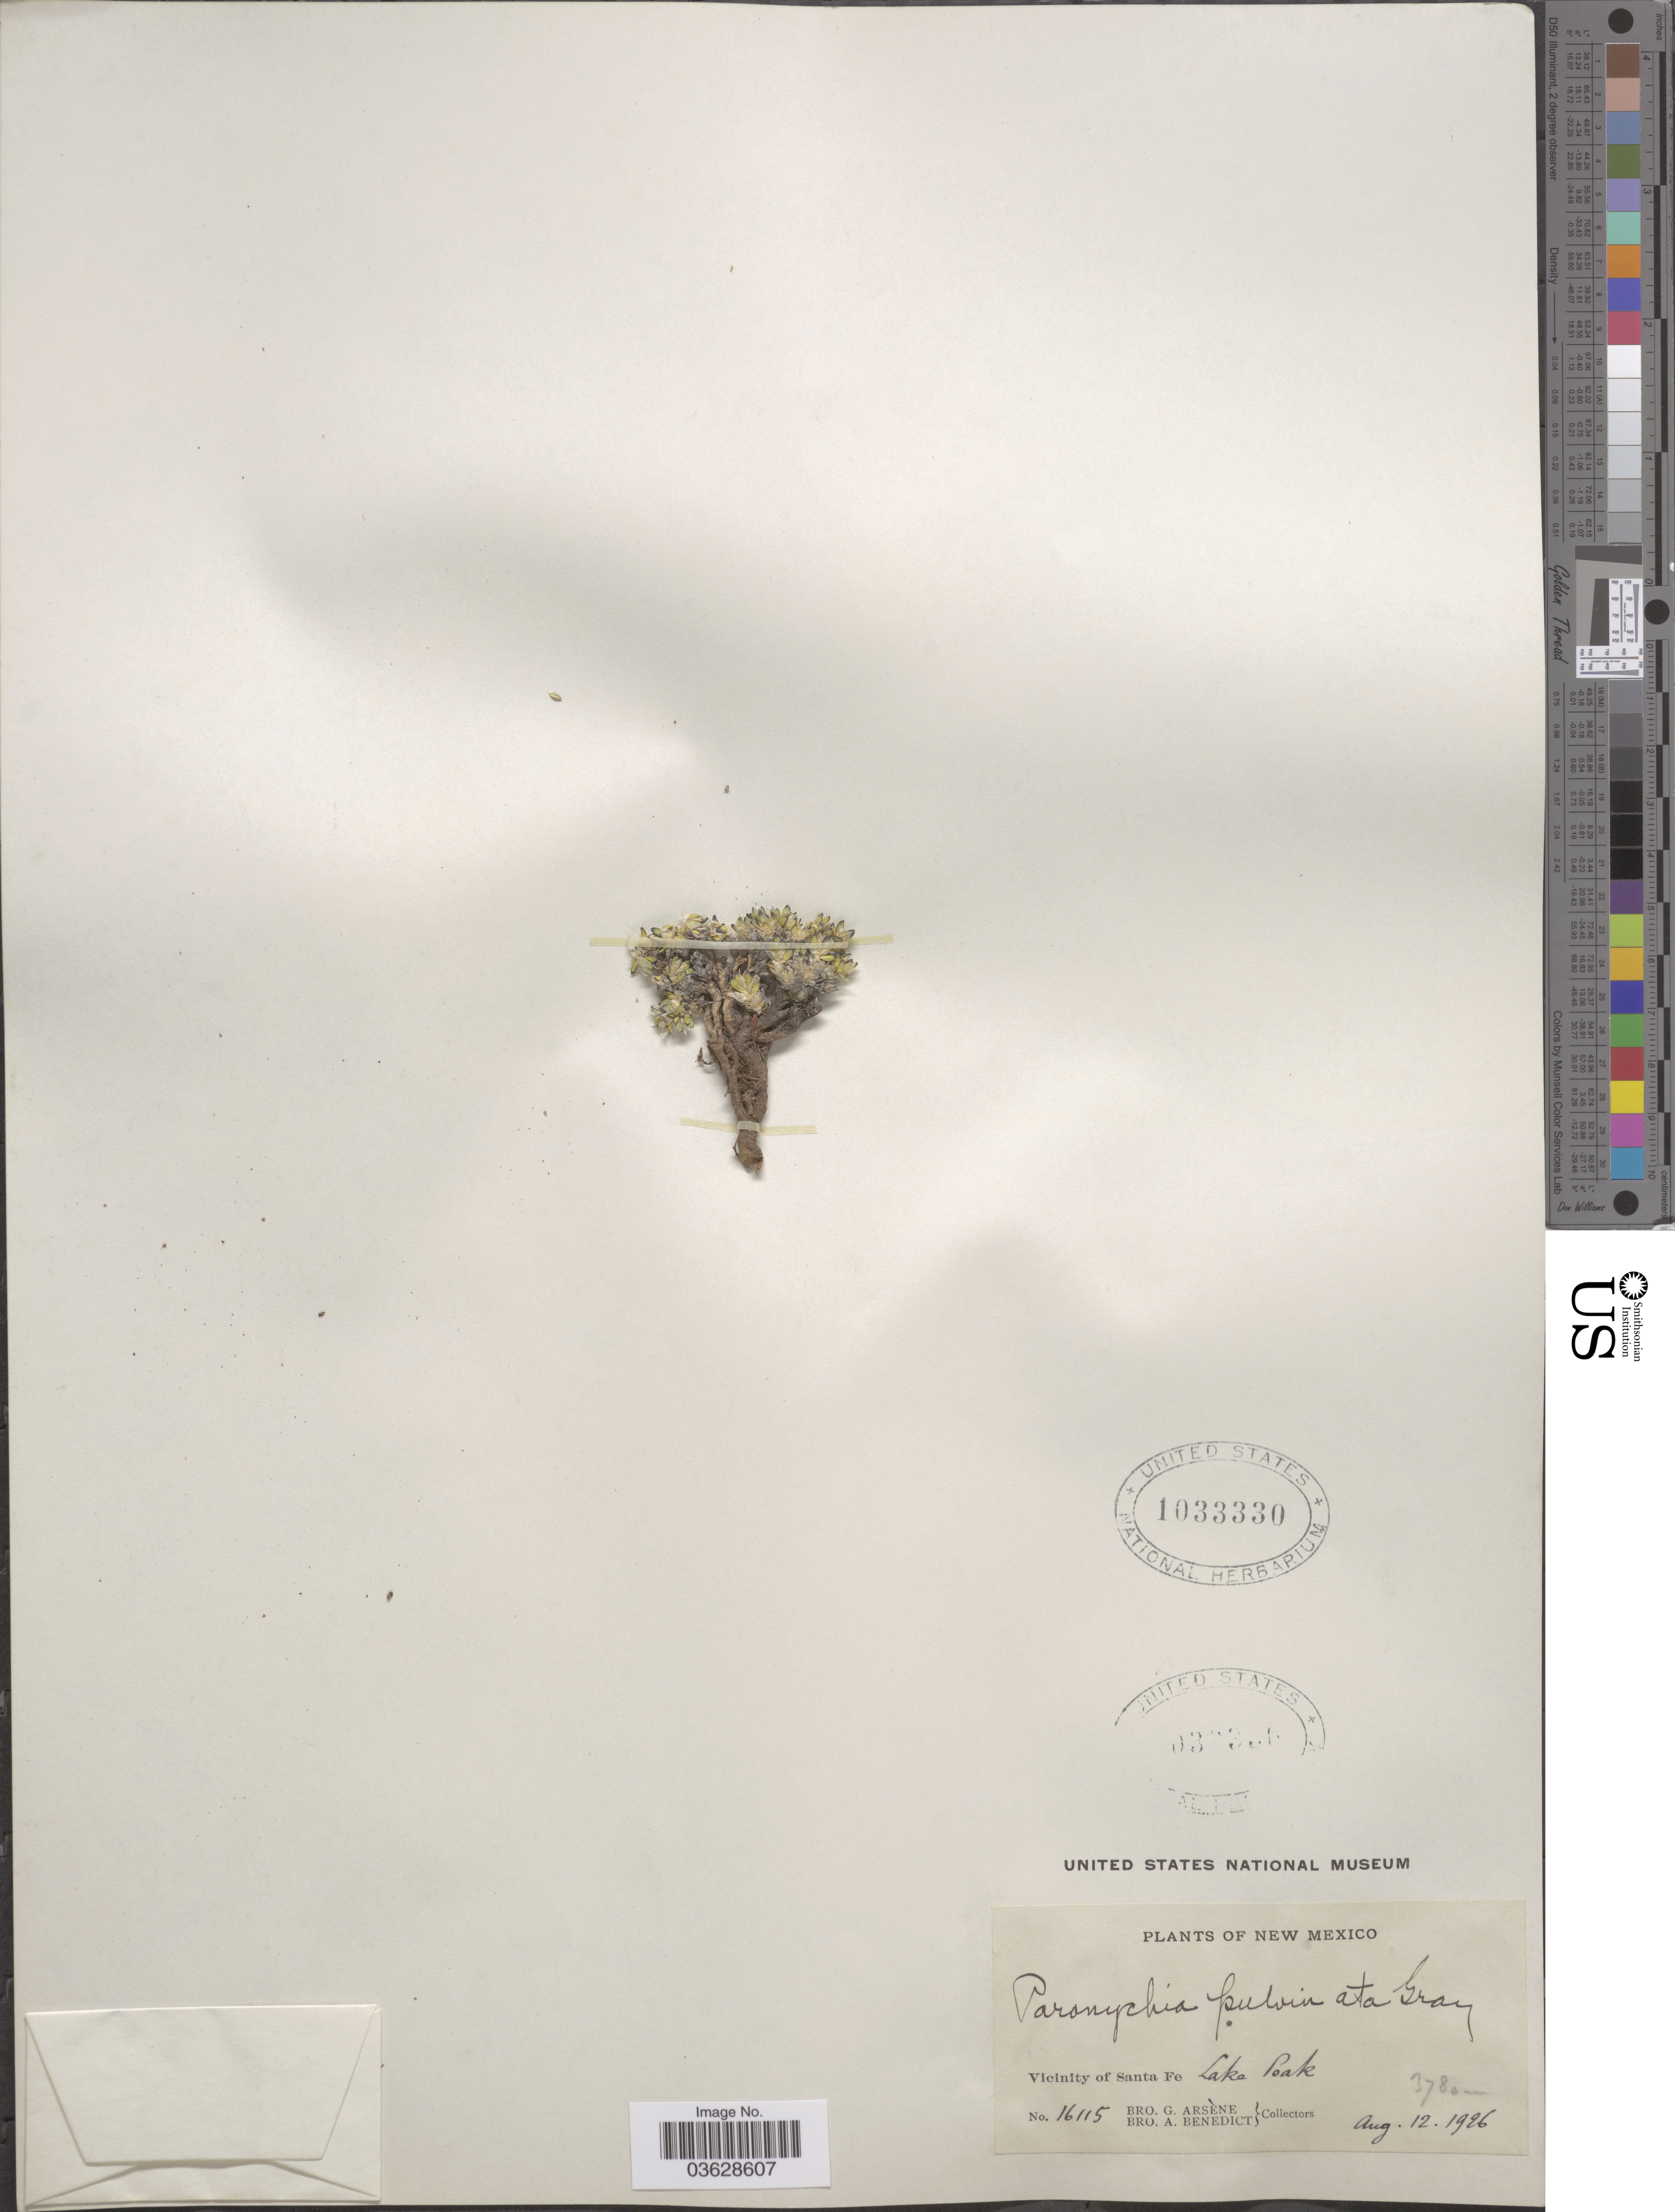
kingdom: Plantae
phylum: Tracheophyta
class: Magnoliopsida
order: Caryophyllales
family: Caryophyllaceae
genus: Paronychia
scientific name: Paronychia pulvinata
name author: A. Gray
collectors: Bro. G. Arsène & Bro. A. Benedict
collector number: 16115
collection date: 1926-08-12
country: United States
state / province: New Mexico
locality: Vicinity of Santa Fe. Lake Peak.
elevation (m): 3780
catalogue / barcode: US 1033330